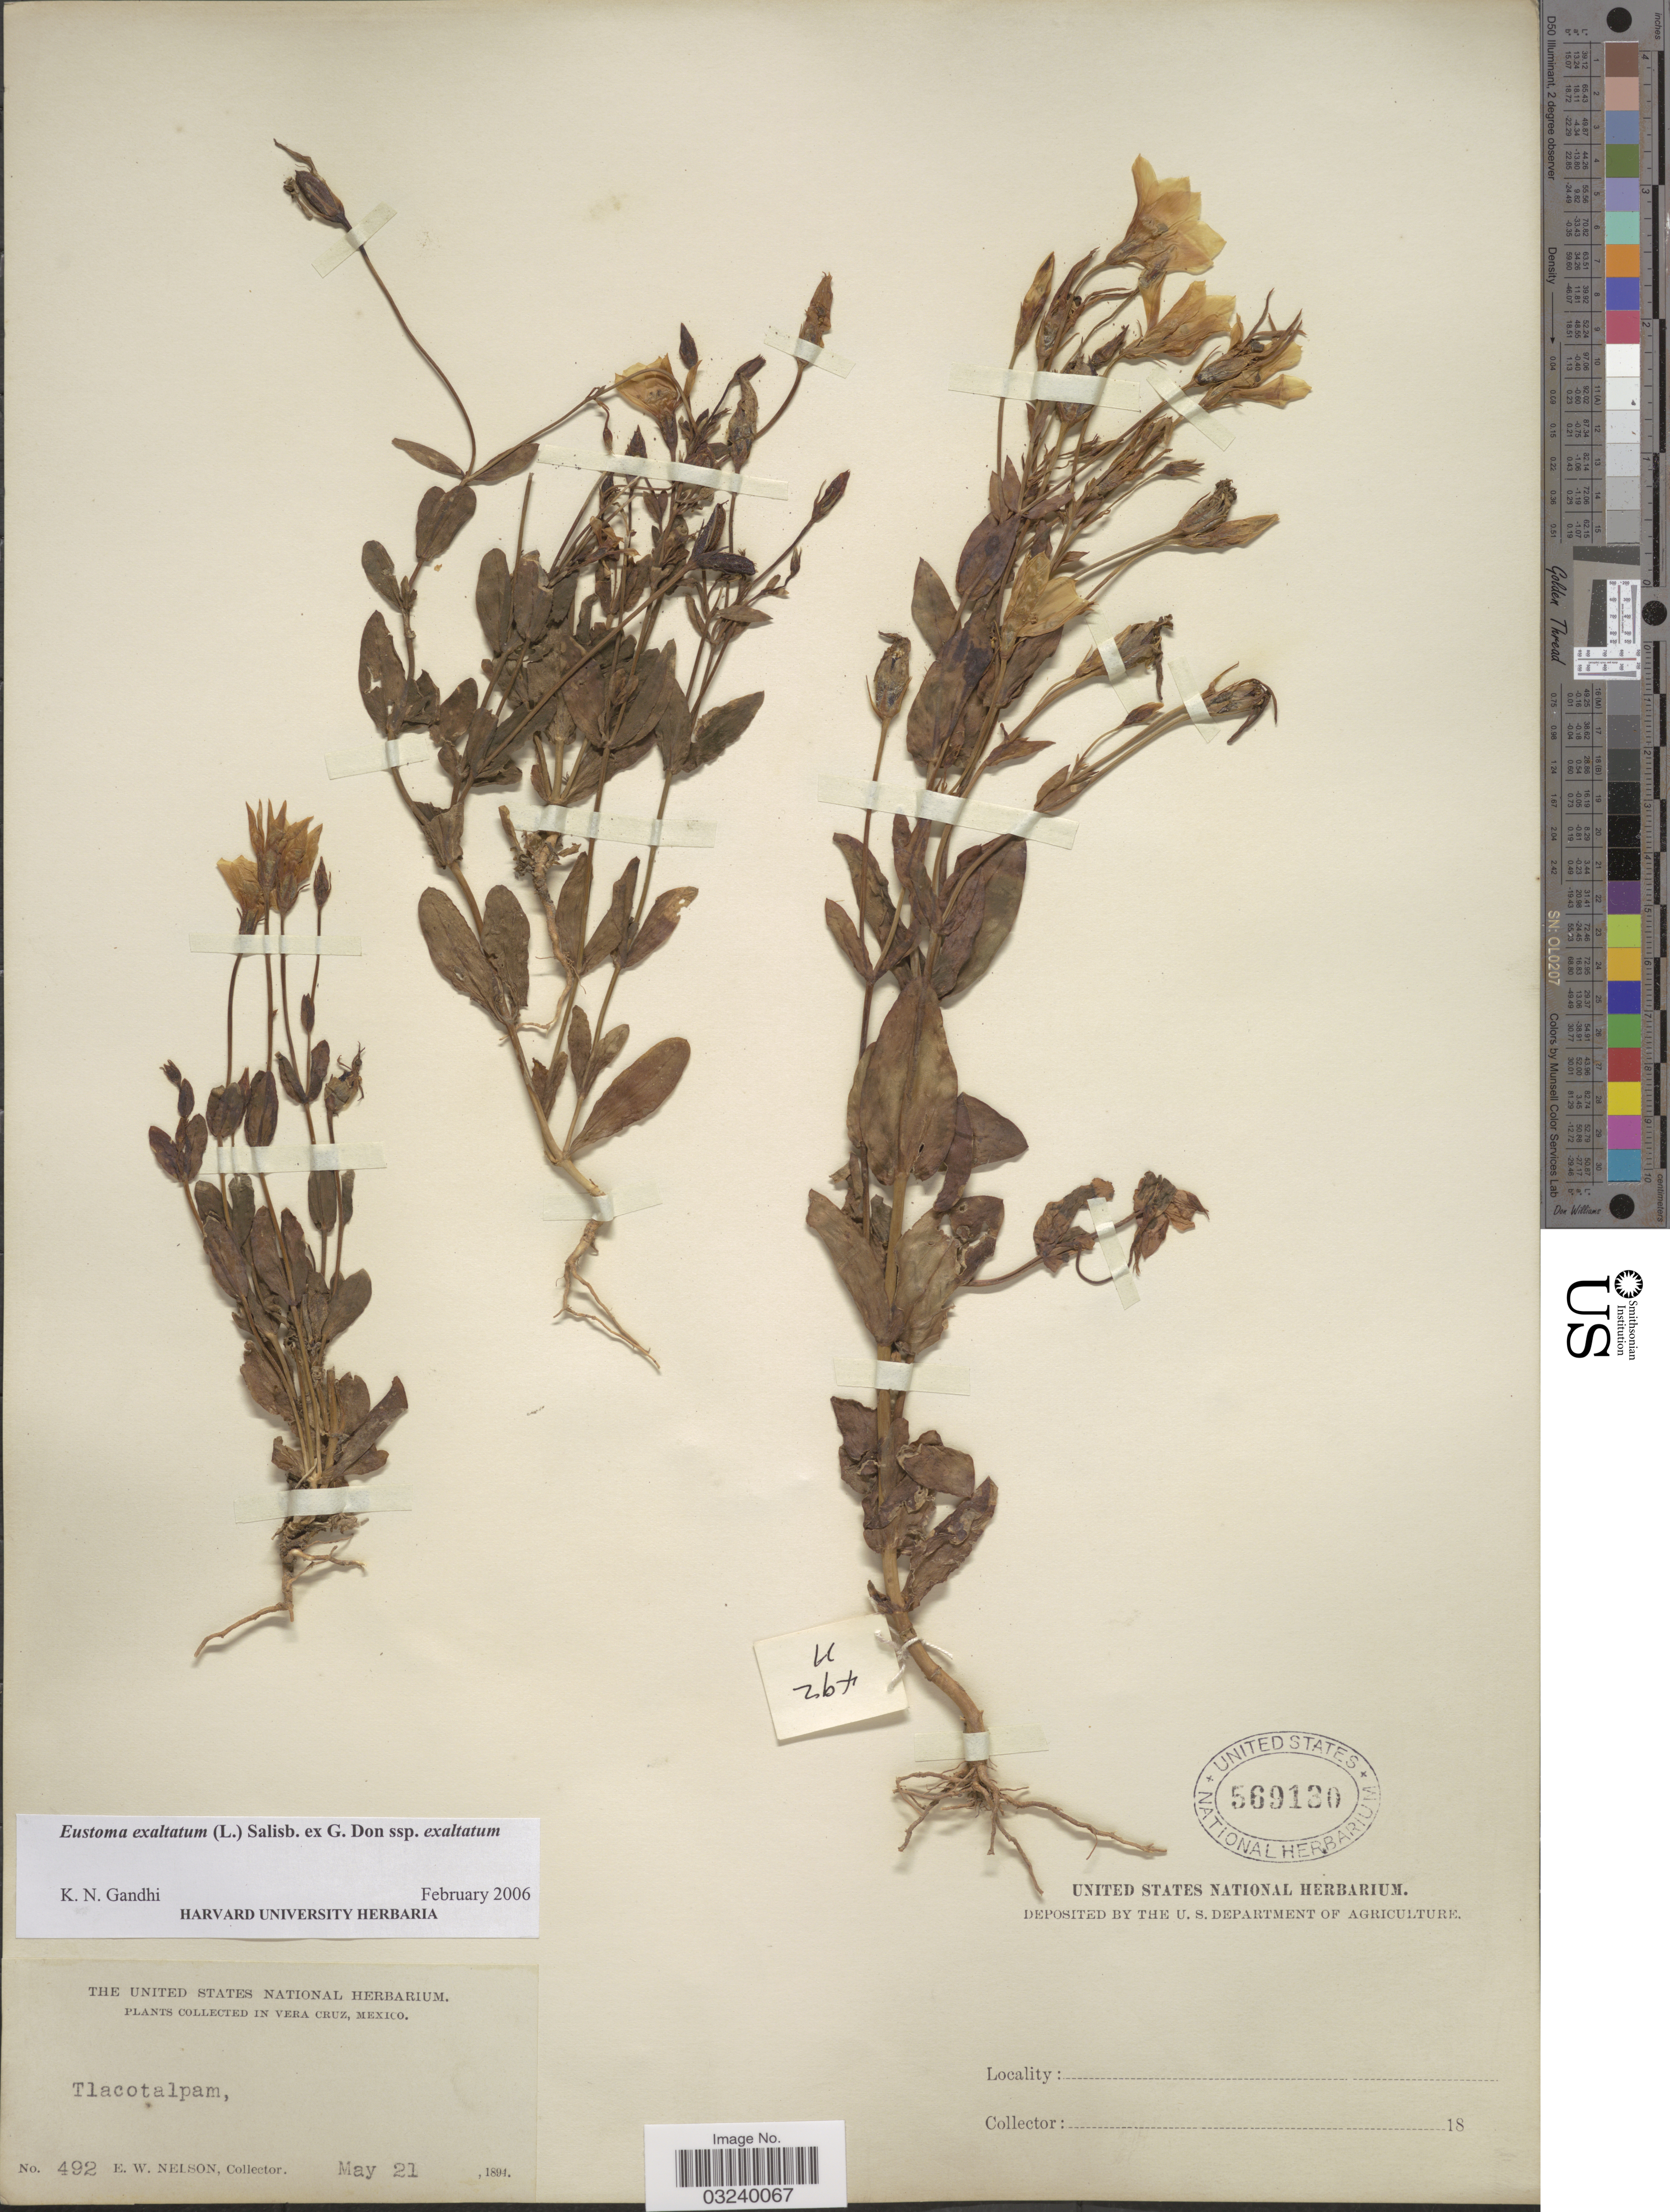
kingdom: Plantae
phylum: Tracheophyta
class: Magnoliopsida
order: Gentianales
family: Gentianaceae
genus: Eustoma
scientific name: Eustoma exaltatum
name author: (L.) Salisb. ex Don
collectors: E. W. Nelson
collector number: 492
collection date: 1894-05-21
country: Mexico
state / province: Veracruz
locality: In Vera Cruz, Mexico, Tlacotalpam.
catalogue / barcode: US 569130